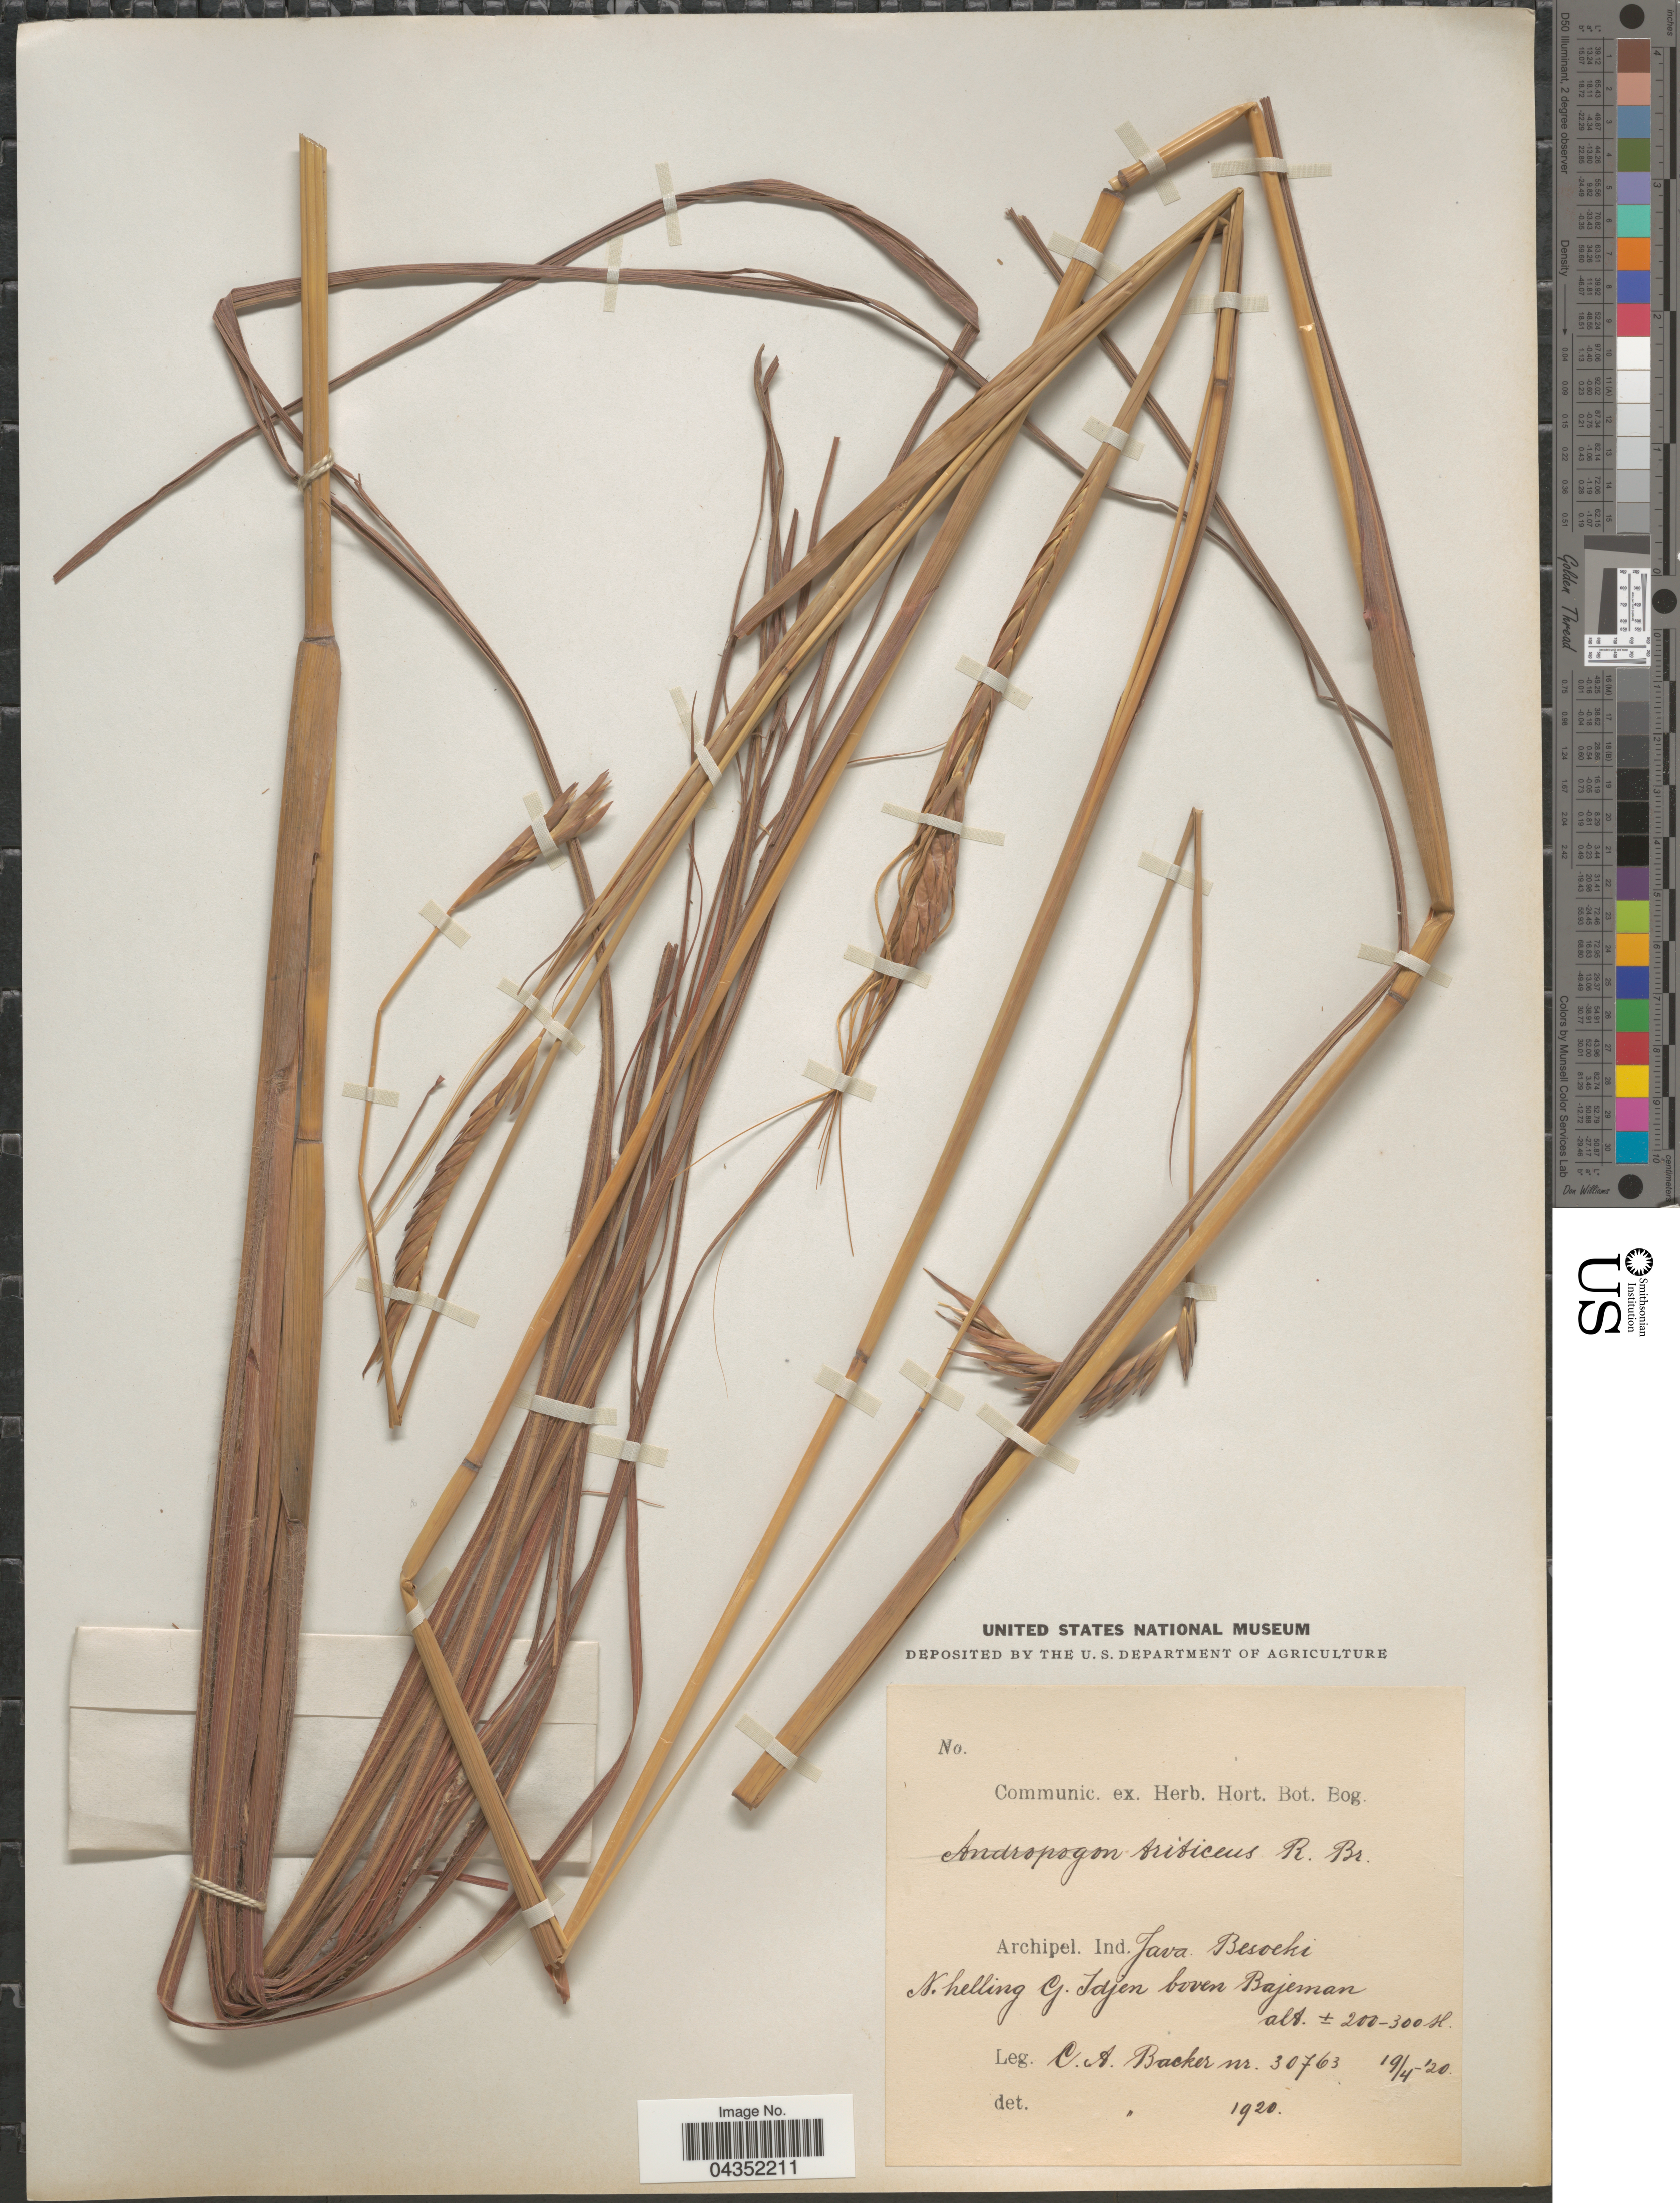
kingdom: Plantae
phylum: Tracheophyta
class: Liliopsida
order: Poales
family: Poaceae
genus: Heteropogon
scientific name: Heteropogon triticeus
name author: (R. Br.) Stapf ex Craib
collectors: C. A. Backer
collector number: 30763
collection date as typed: Transcribed d/m/y: 19/4/20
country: Indonesia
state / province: Java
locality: Archipel. Ind. Besoeki. N. helling G. Idjen boven Bajeman.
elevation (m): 200